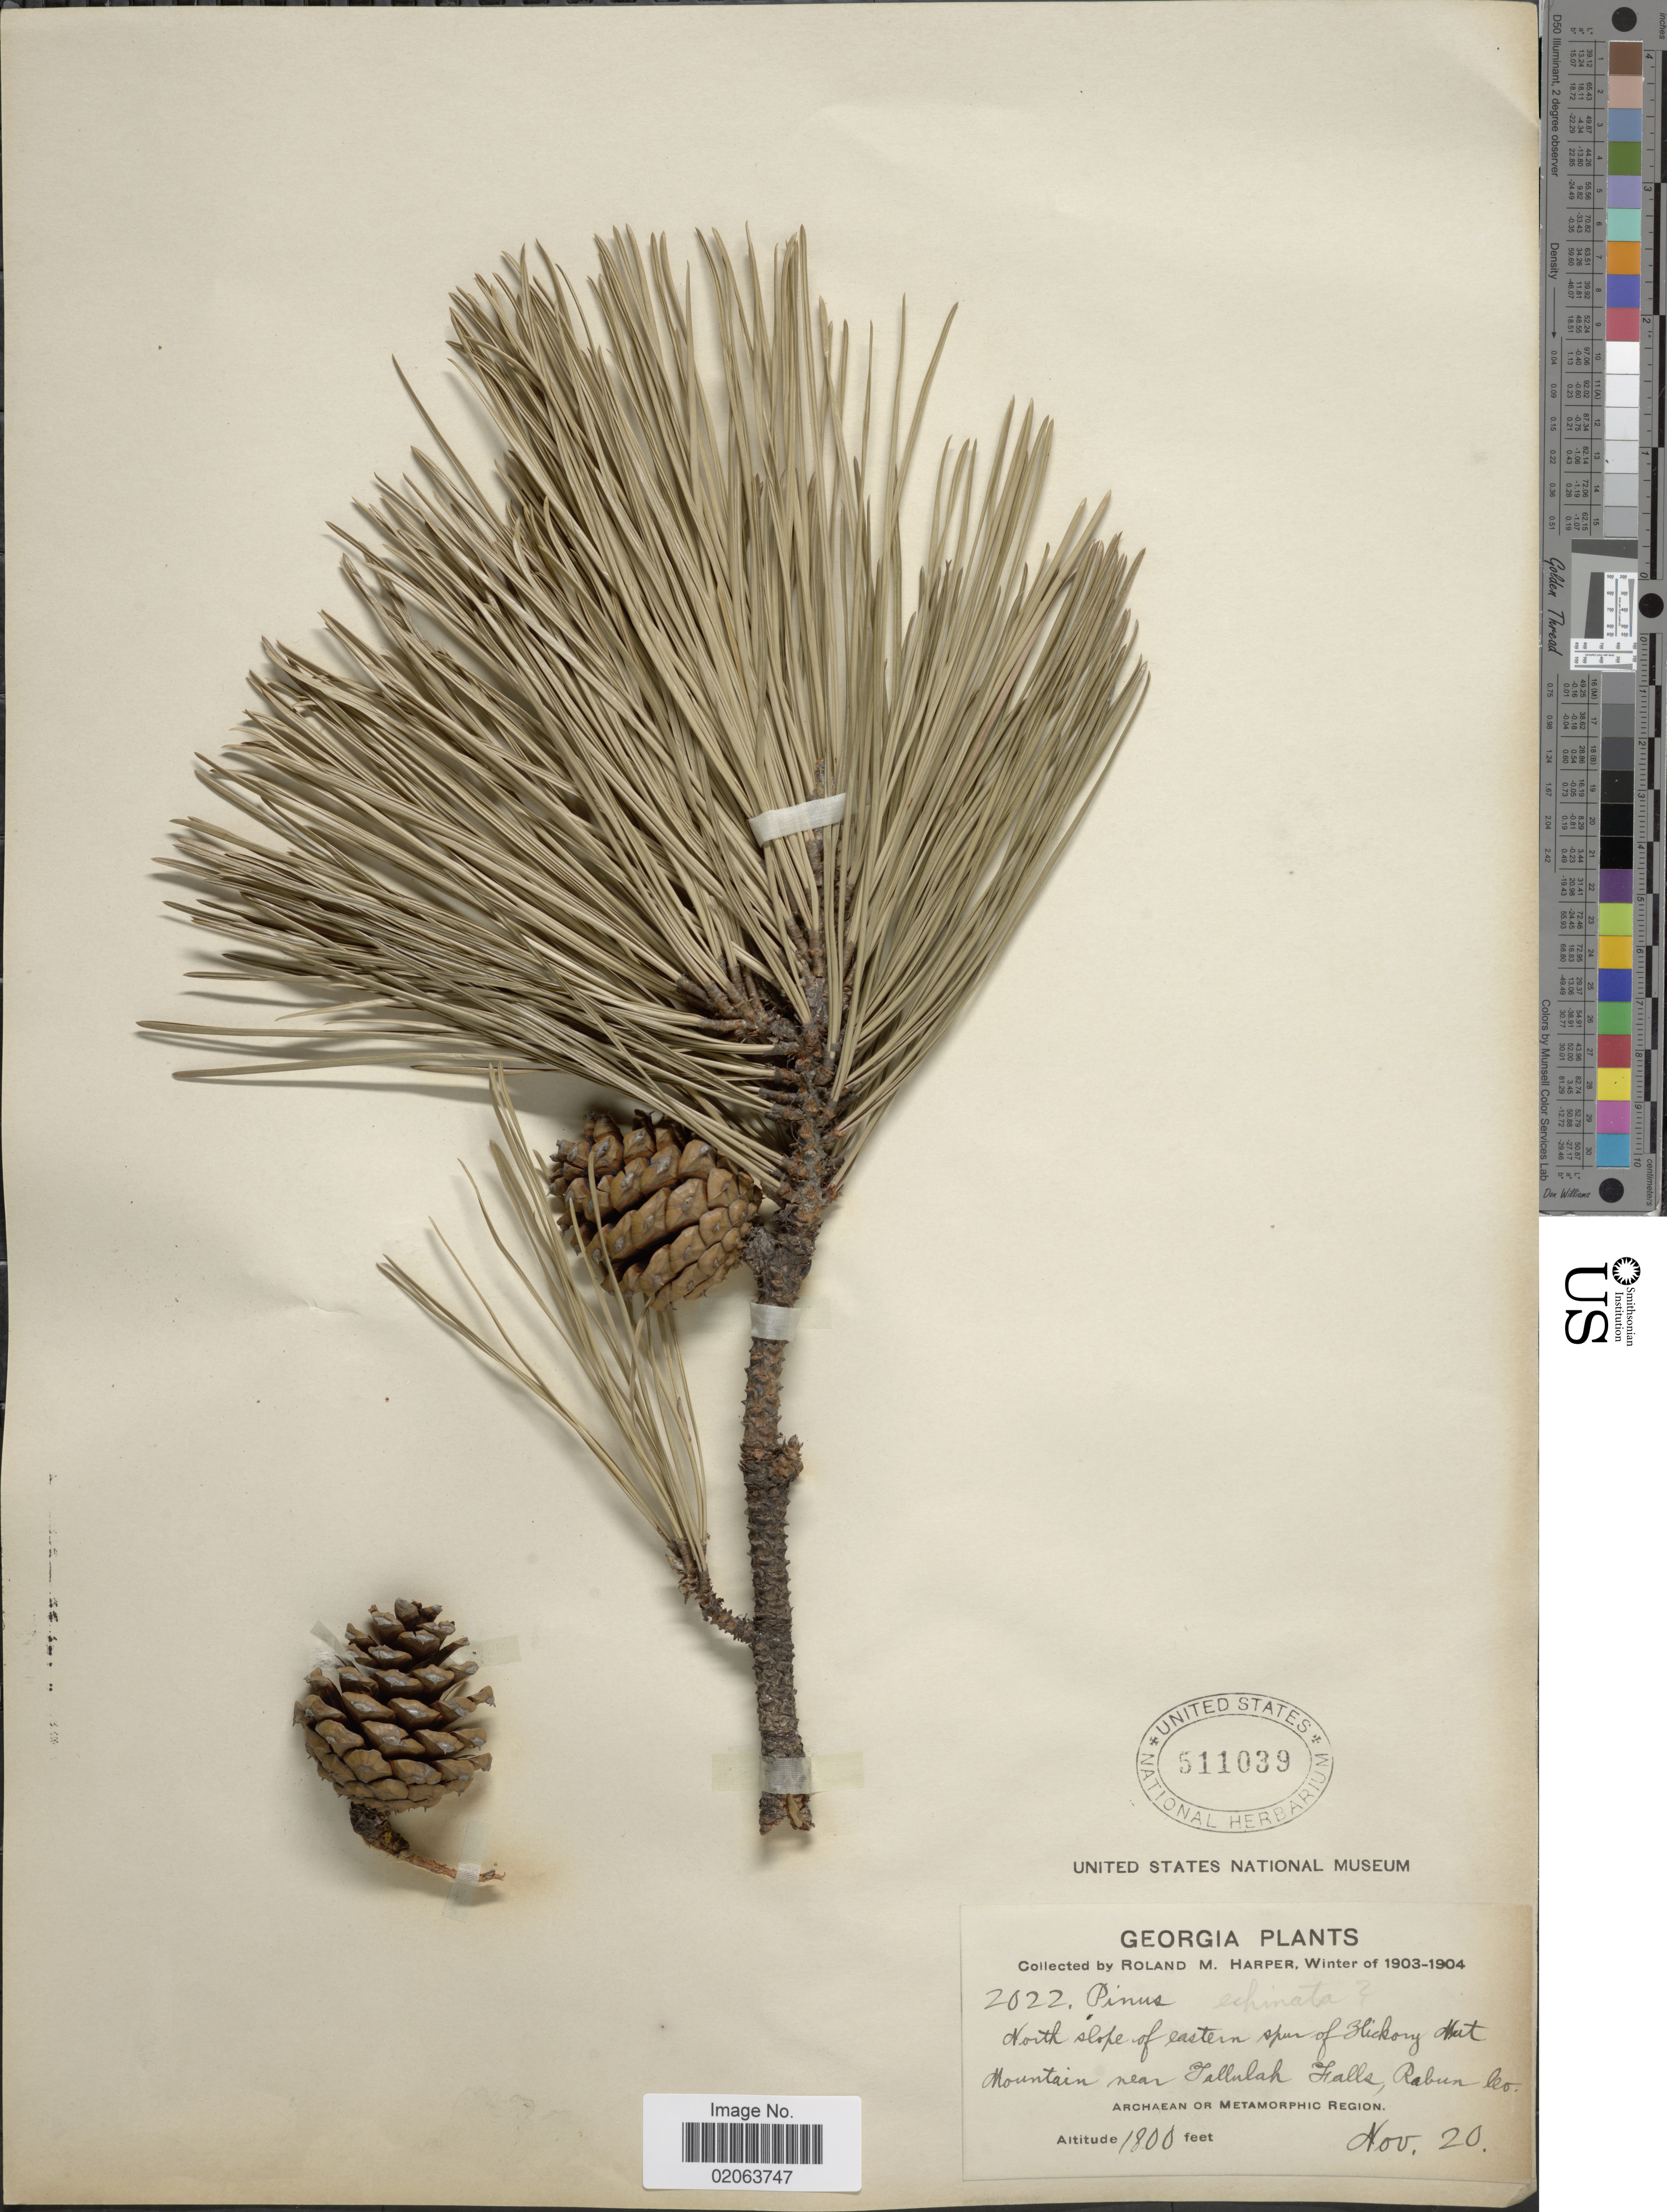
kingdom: Plantae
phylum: Tracheophyta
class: Pinopsida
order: Pinales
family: Pinaceae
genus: Pinus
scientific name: Pinus echinata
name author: Mill.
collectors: R. M. Harper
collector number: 2022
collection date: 1903-11-20/1904-11-20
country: United States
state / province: Georgia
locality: North slope of eastern spur of Hickory Nut. Mountain near Tallulah Falls, Rabun Co. Archaean or Metamorphic Region.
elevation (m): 549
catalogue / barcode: US 511039